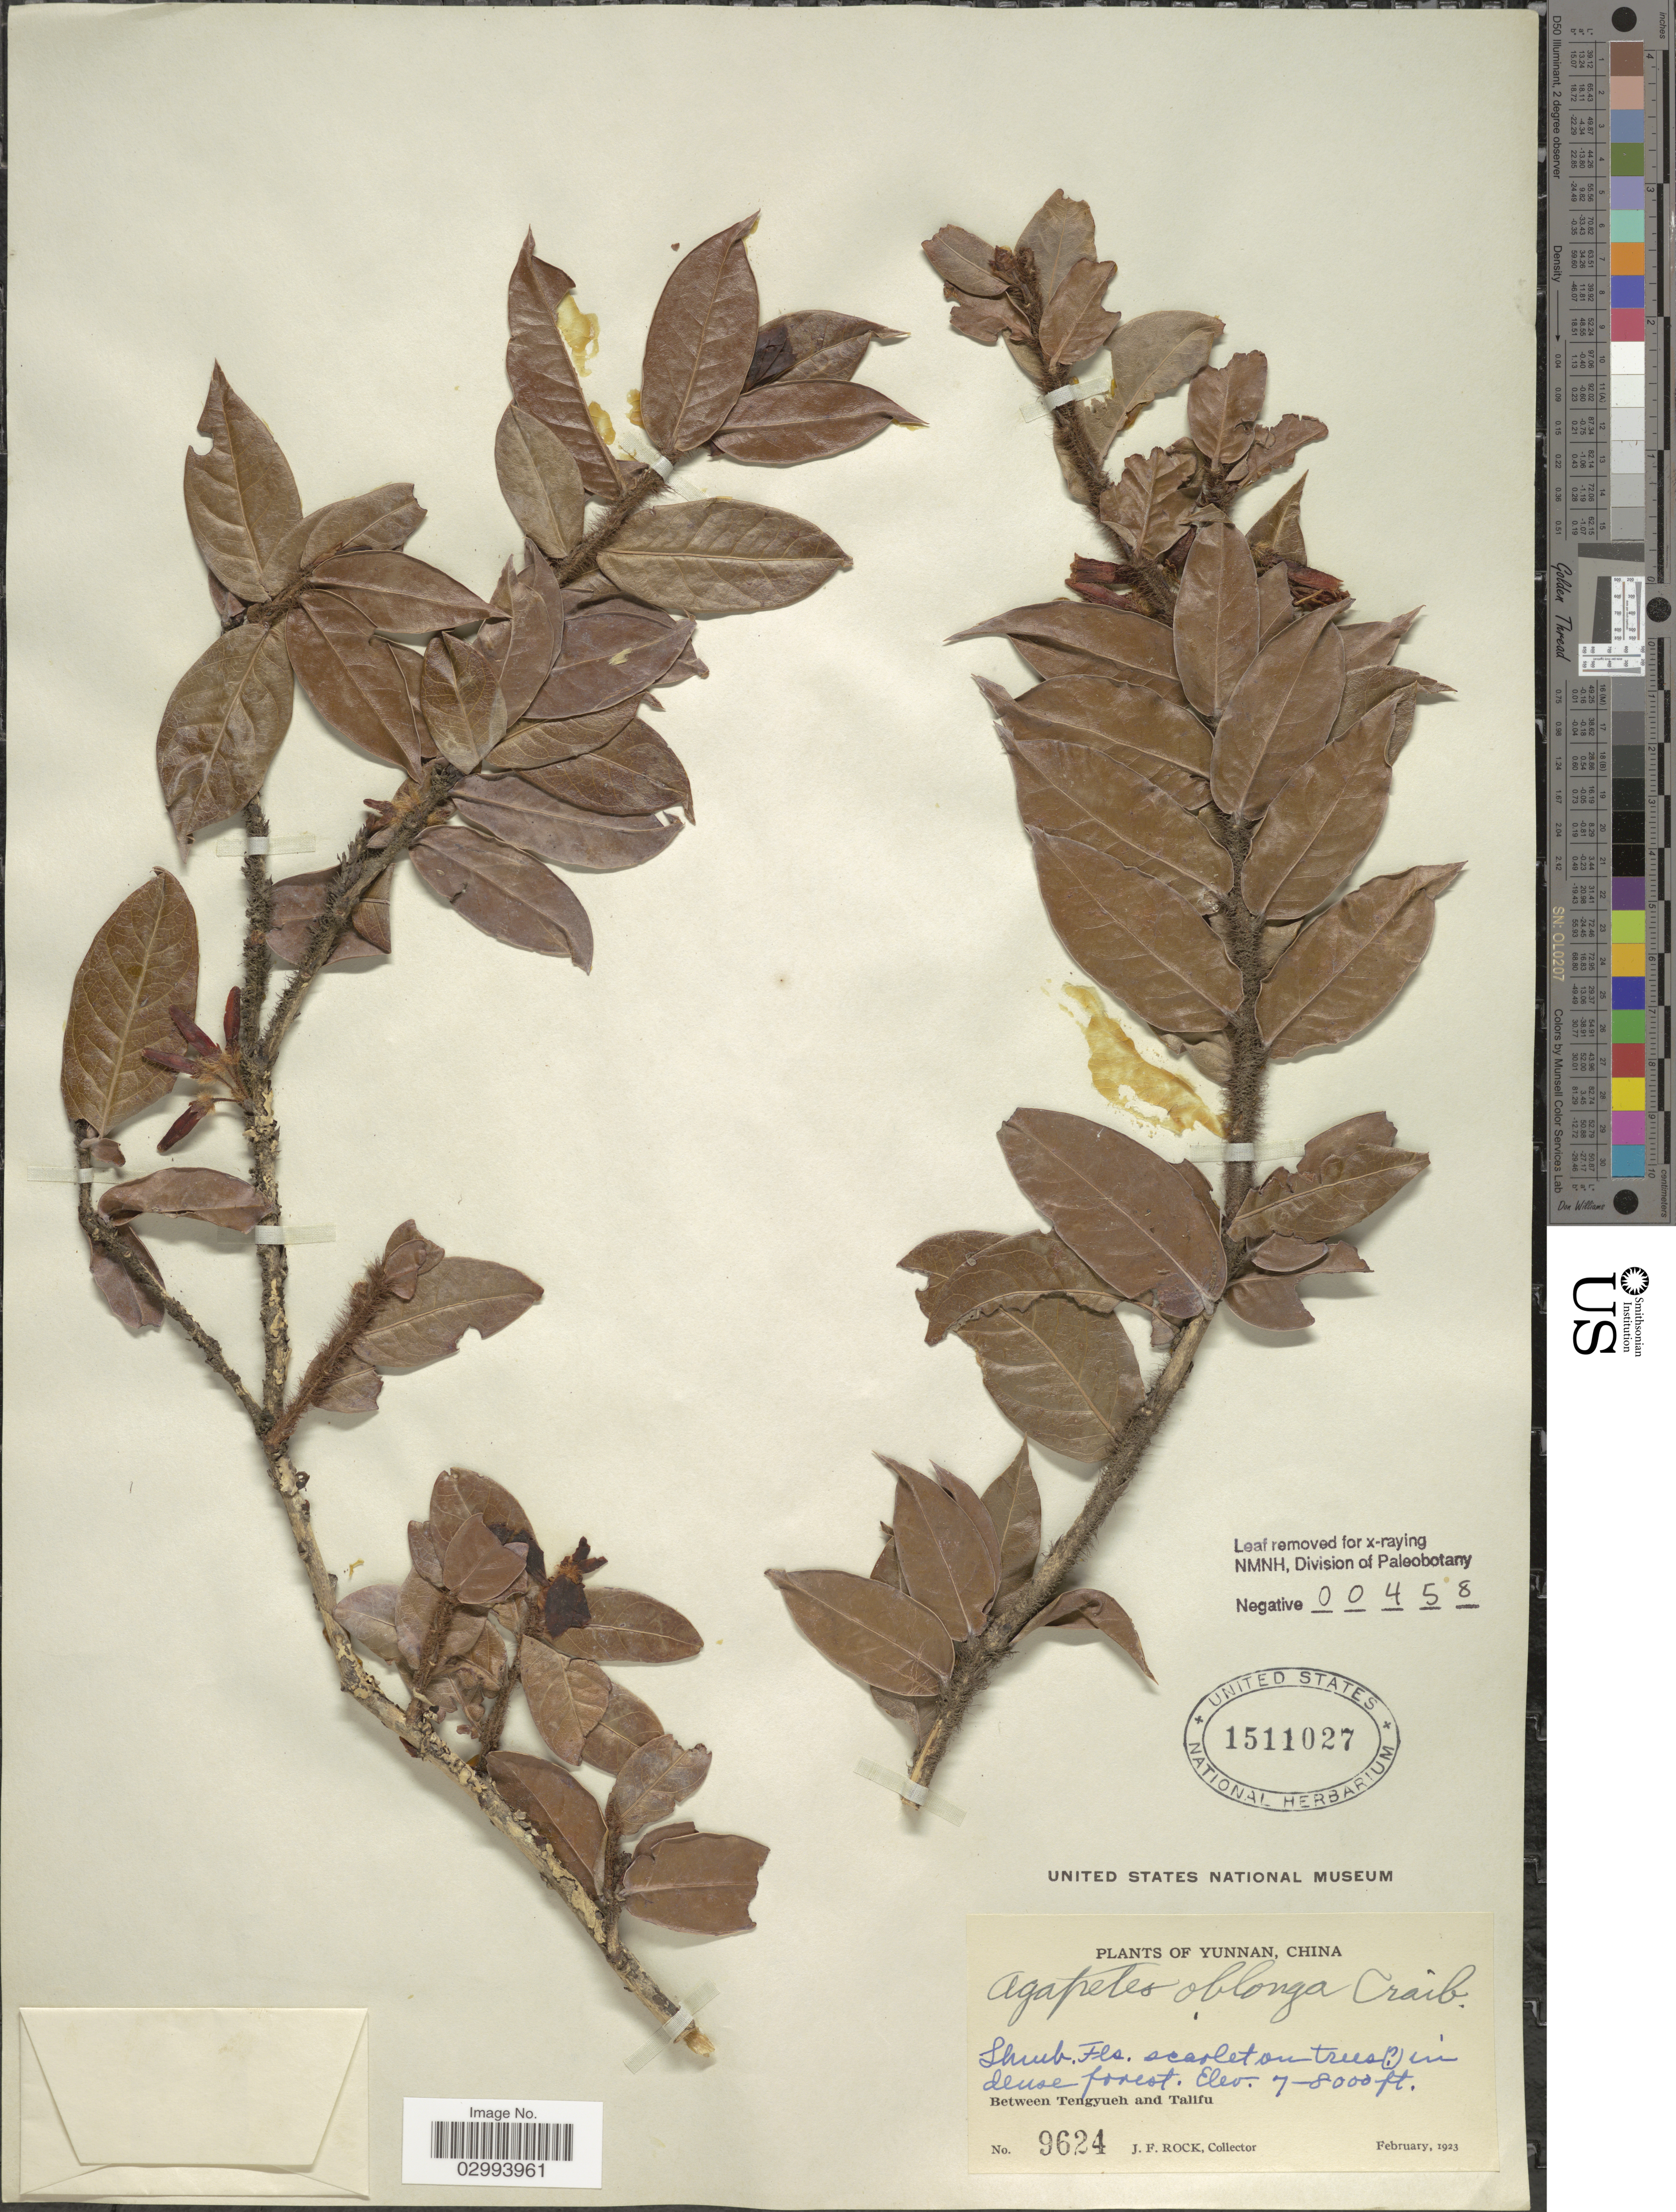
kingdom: Plantae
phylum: Tracheophyta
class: Magnoliopsida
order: Ericales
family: Ericaceae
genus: Agapetes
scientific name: Agapetes oblonga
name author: Craib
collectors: J. Rock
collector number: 9624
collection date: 1923-02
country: China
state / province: Yunnan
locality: Between Tengyueh and Talifu.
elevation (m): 2134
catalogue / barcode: US 1511027